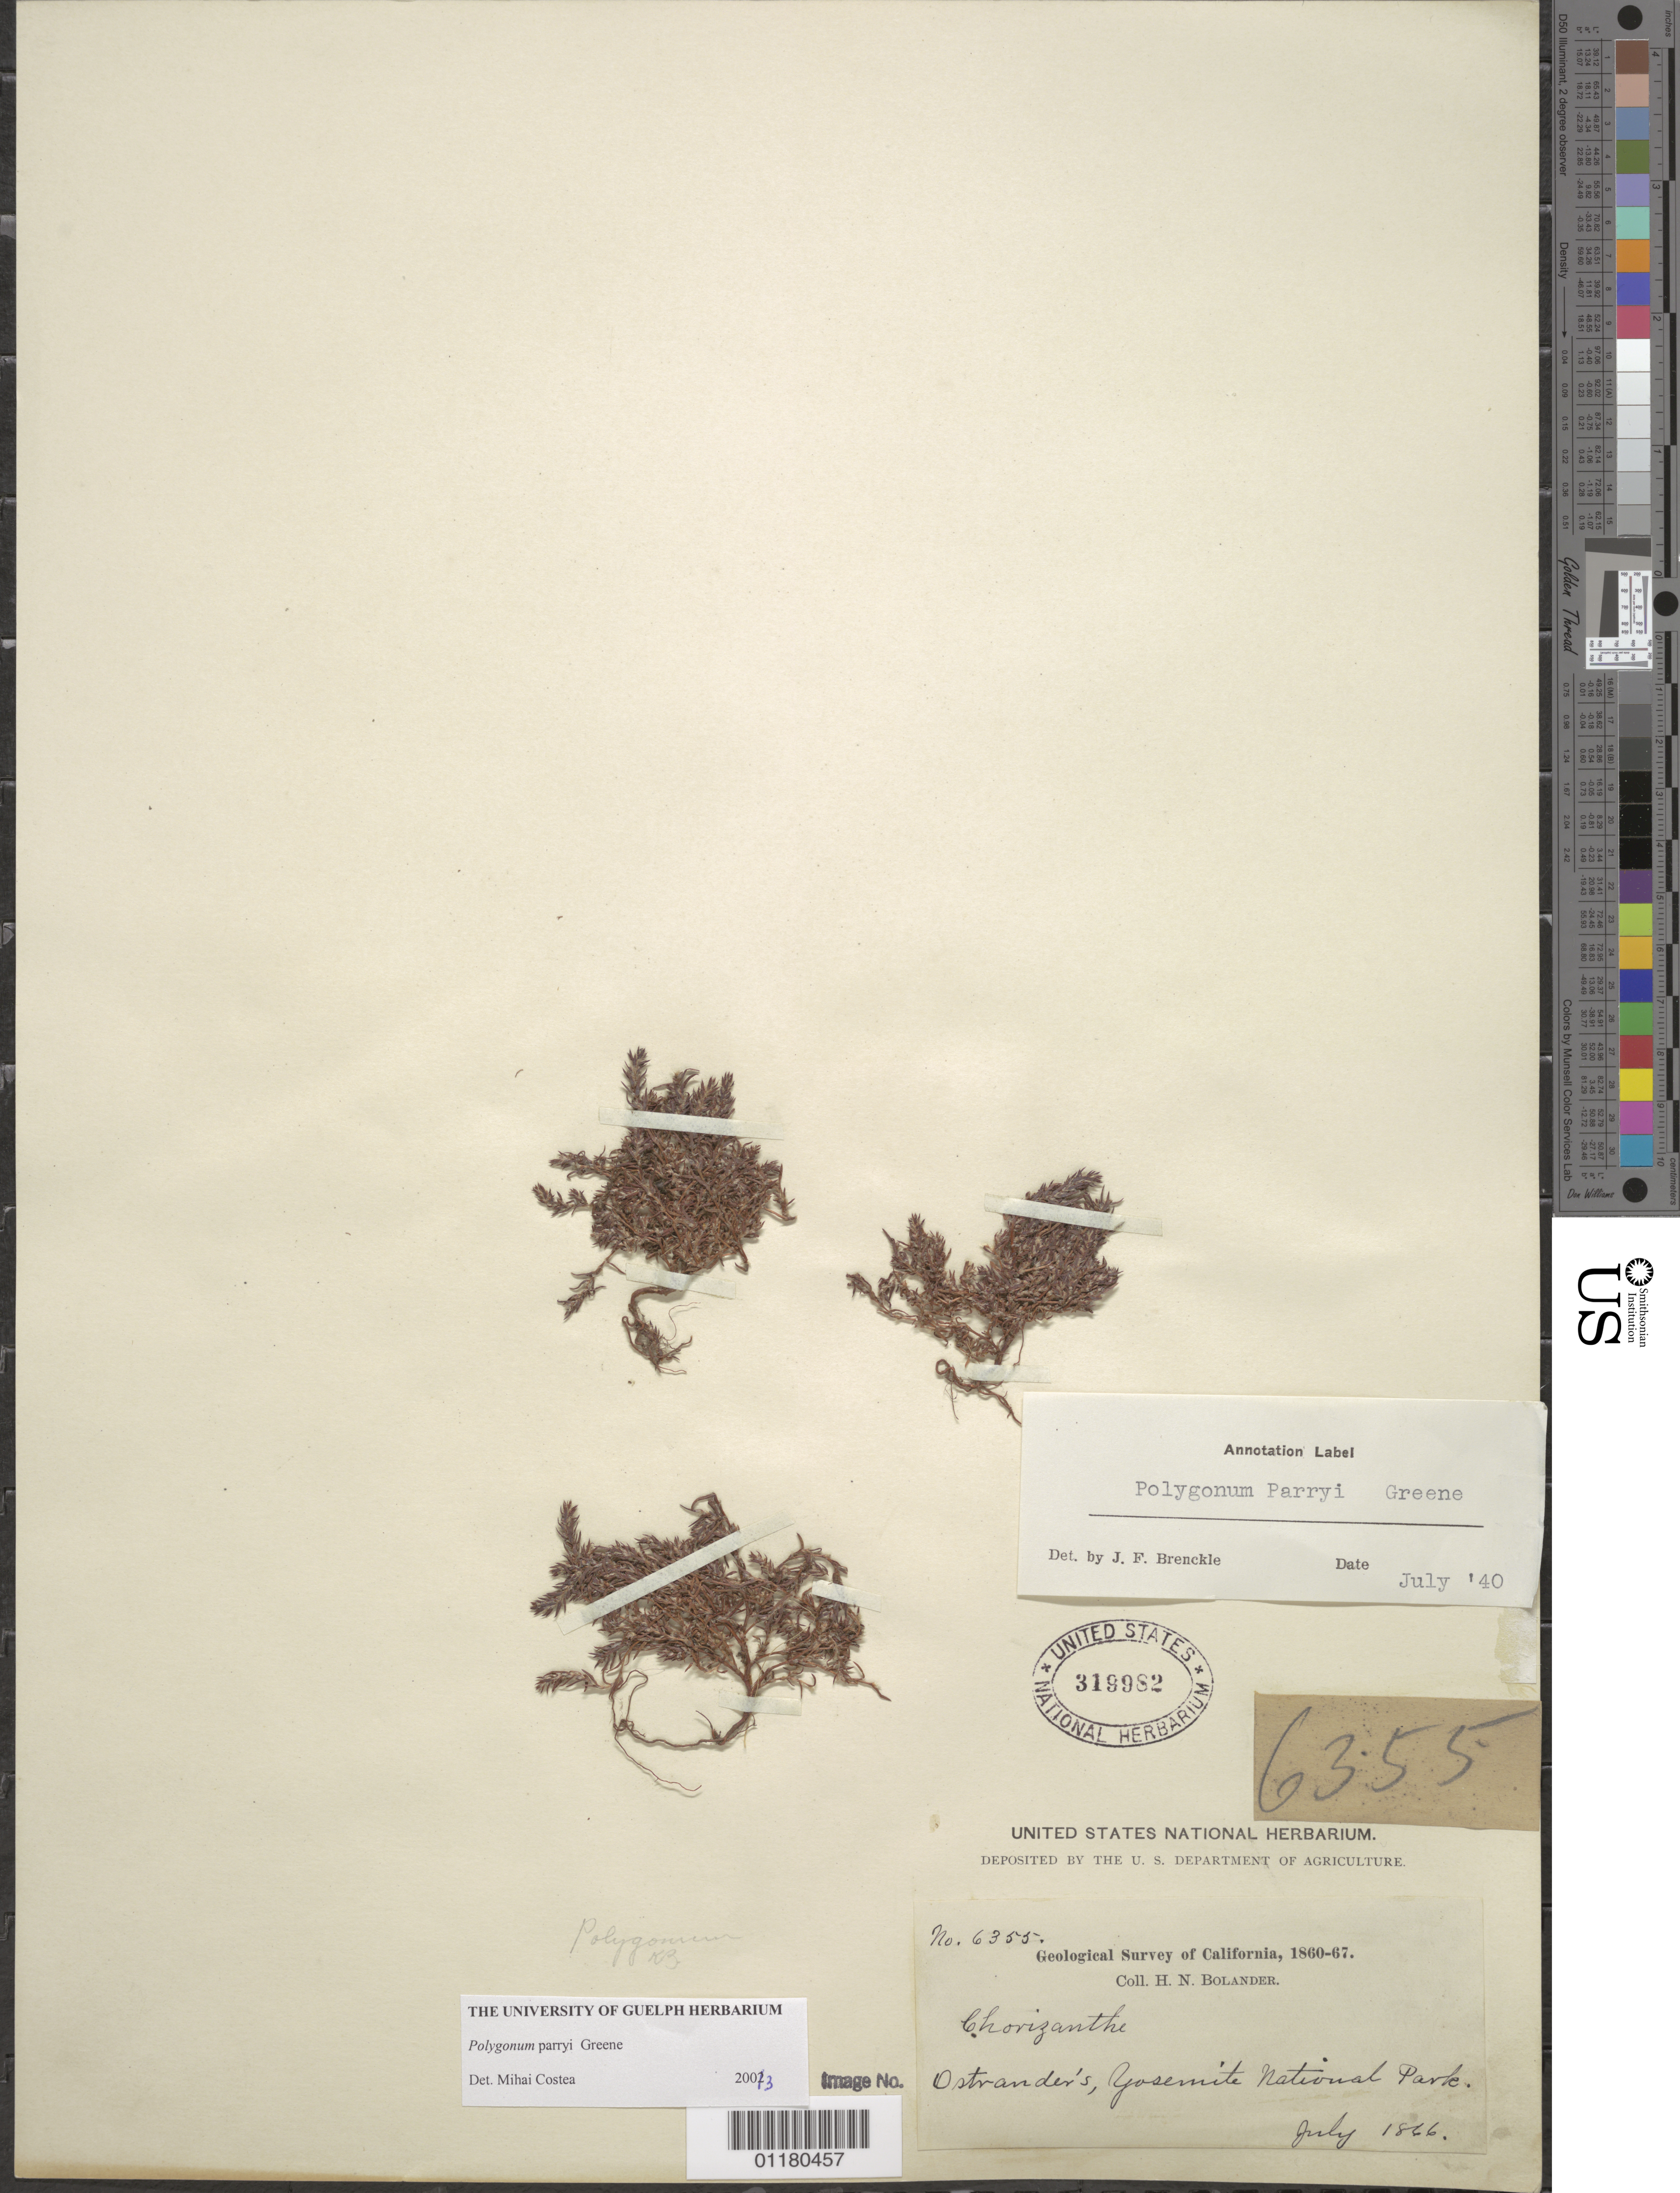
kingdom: Plantae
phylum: Tracheophyta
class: Magnoliopsida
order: Caryophyllales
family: Polygonaceae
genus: Polygonum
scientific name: Polygonum parryi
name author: Greene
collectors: H. Bolander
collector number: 6355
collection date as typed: Jul 1866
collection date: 1866-07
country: United States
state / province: California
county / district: Mariposa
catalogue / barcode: US 319982